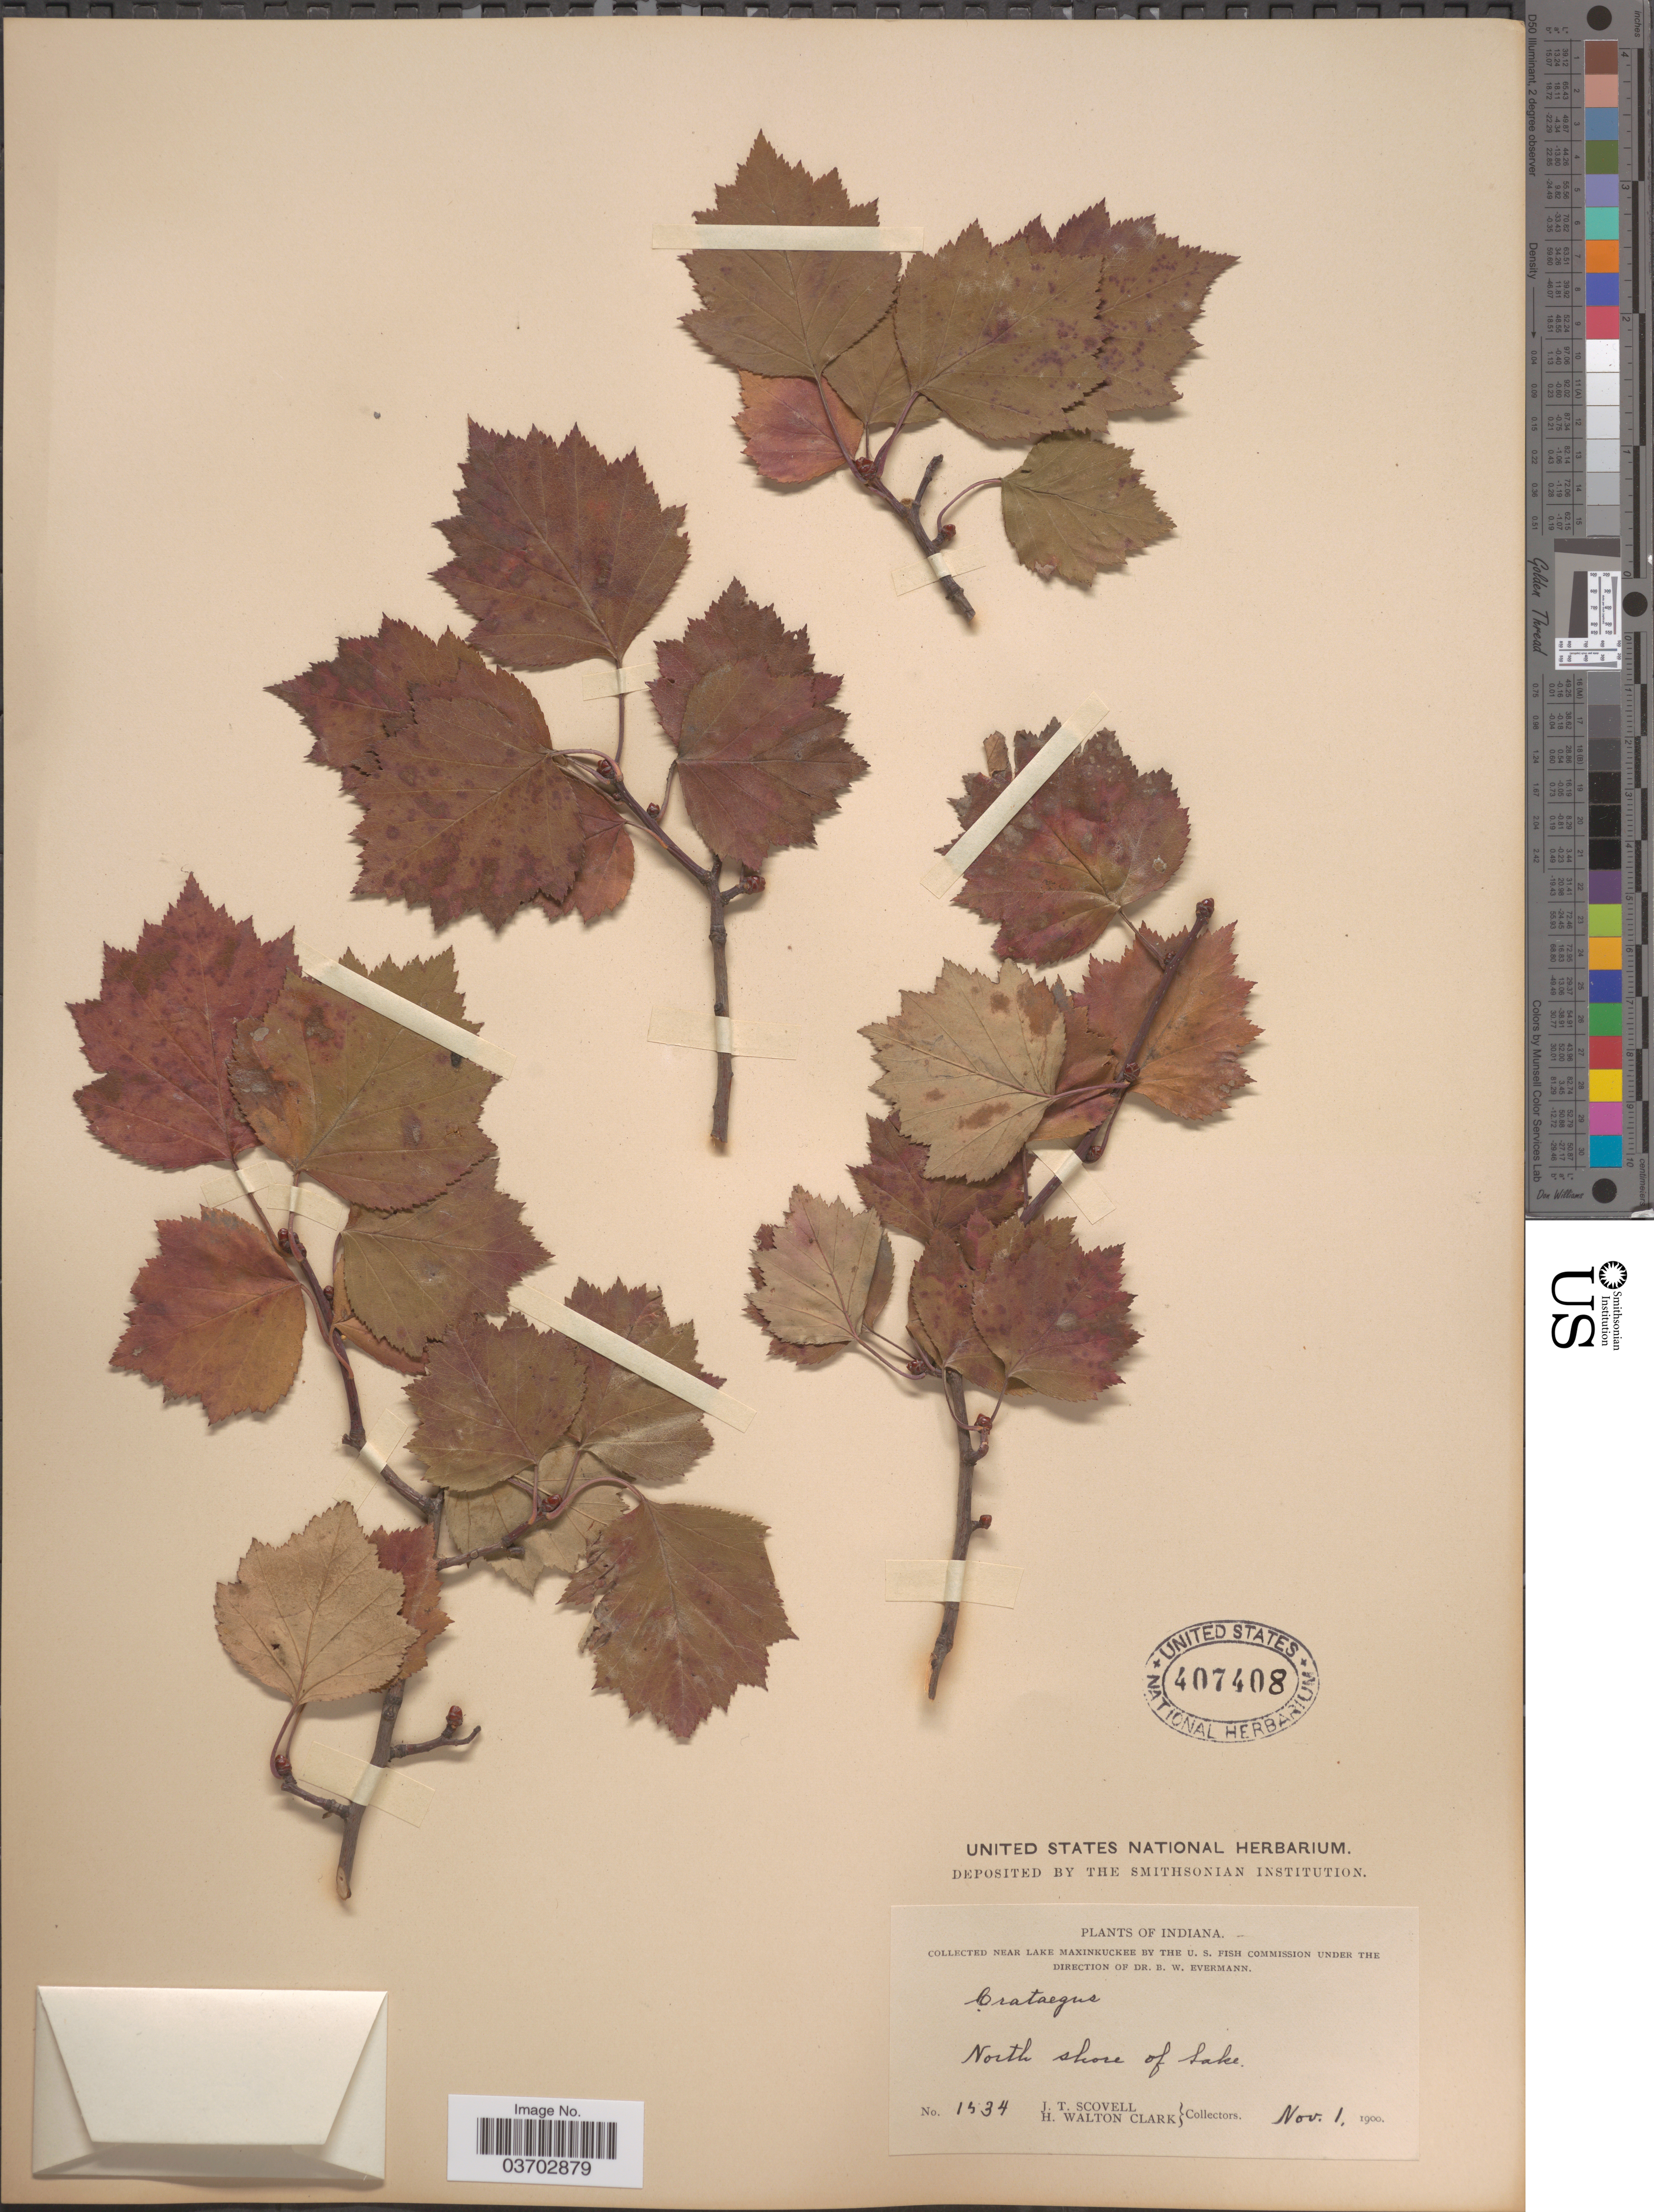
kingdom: Plantae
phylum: Tracheophyta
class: Magnoliopsida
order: Rosales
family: Rosaceae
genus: Crataegus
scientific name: Crataegus sp.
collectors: J. T. Scovell & H. W. Clark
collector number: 1534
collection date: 1900-11-01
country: United States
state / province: Indiana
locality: Near Lake Maxinkuckee. North shore of Lake.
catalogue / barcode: US 407408